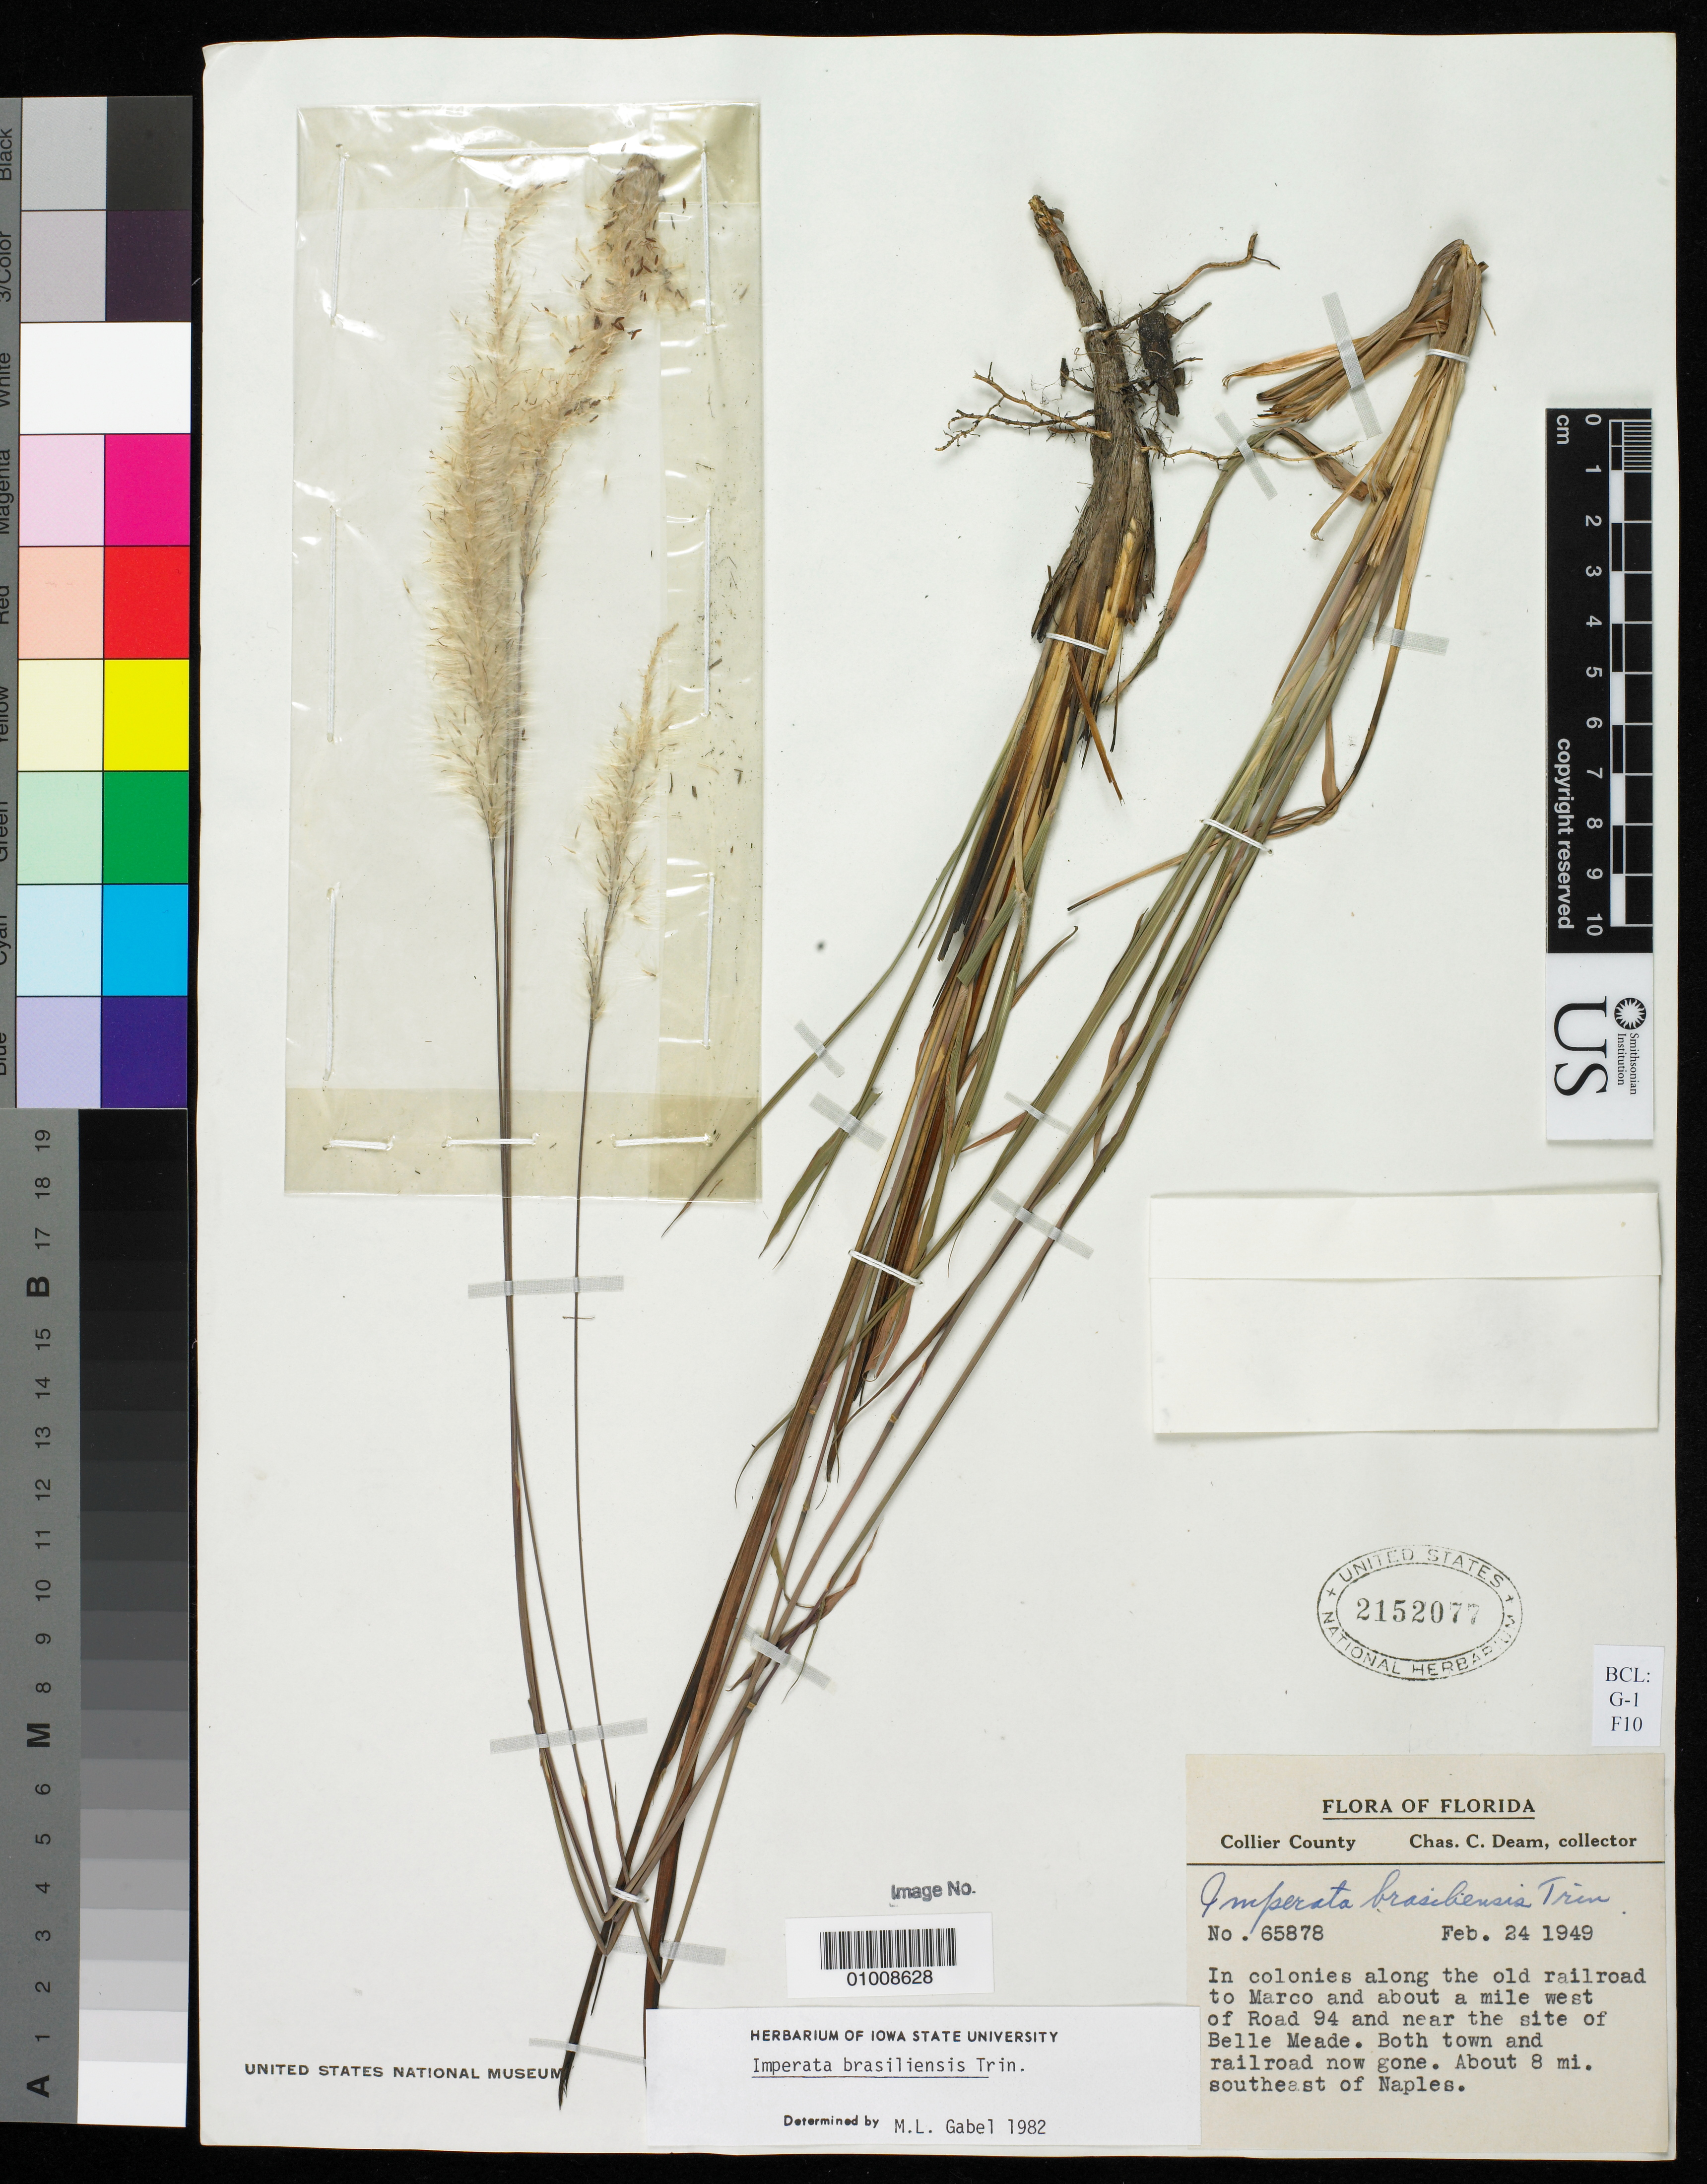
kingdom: Plantae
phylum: Tracheophyta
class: Liliopsida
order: Poales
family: Poaceae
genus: Imperata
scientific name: Imperata brasiliensis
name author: Trin.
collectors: C. C. Deam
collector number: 65878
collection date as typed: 24 Feb 1949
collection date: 1949-02-24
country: United States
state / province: Florida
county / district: Collier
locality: SE of Naples, Along the old railroad to Marco and W of Rd 94 and near the site of Belle Meade, both town and railroad now gone.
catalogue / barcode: US 2152077